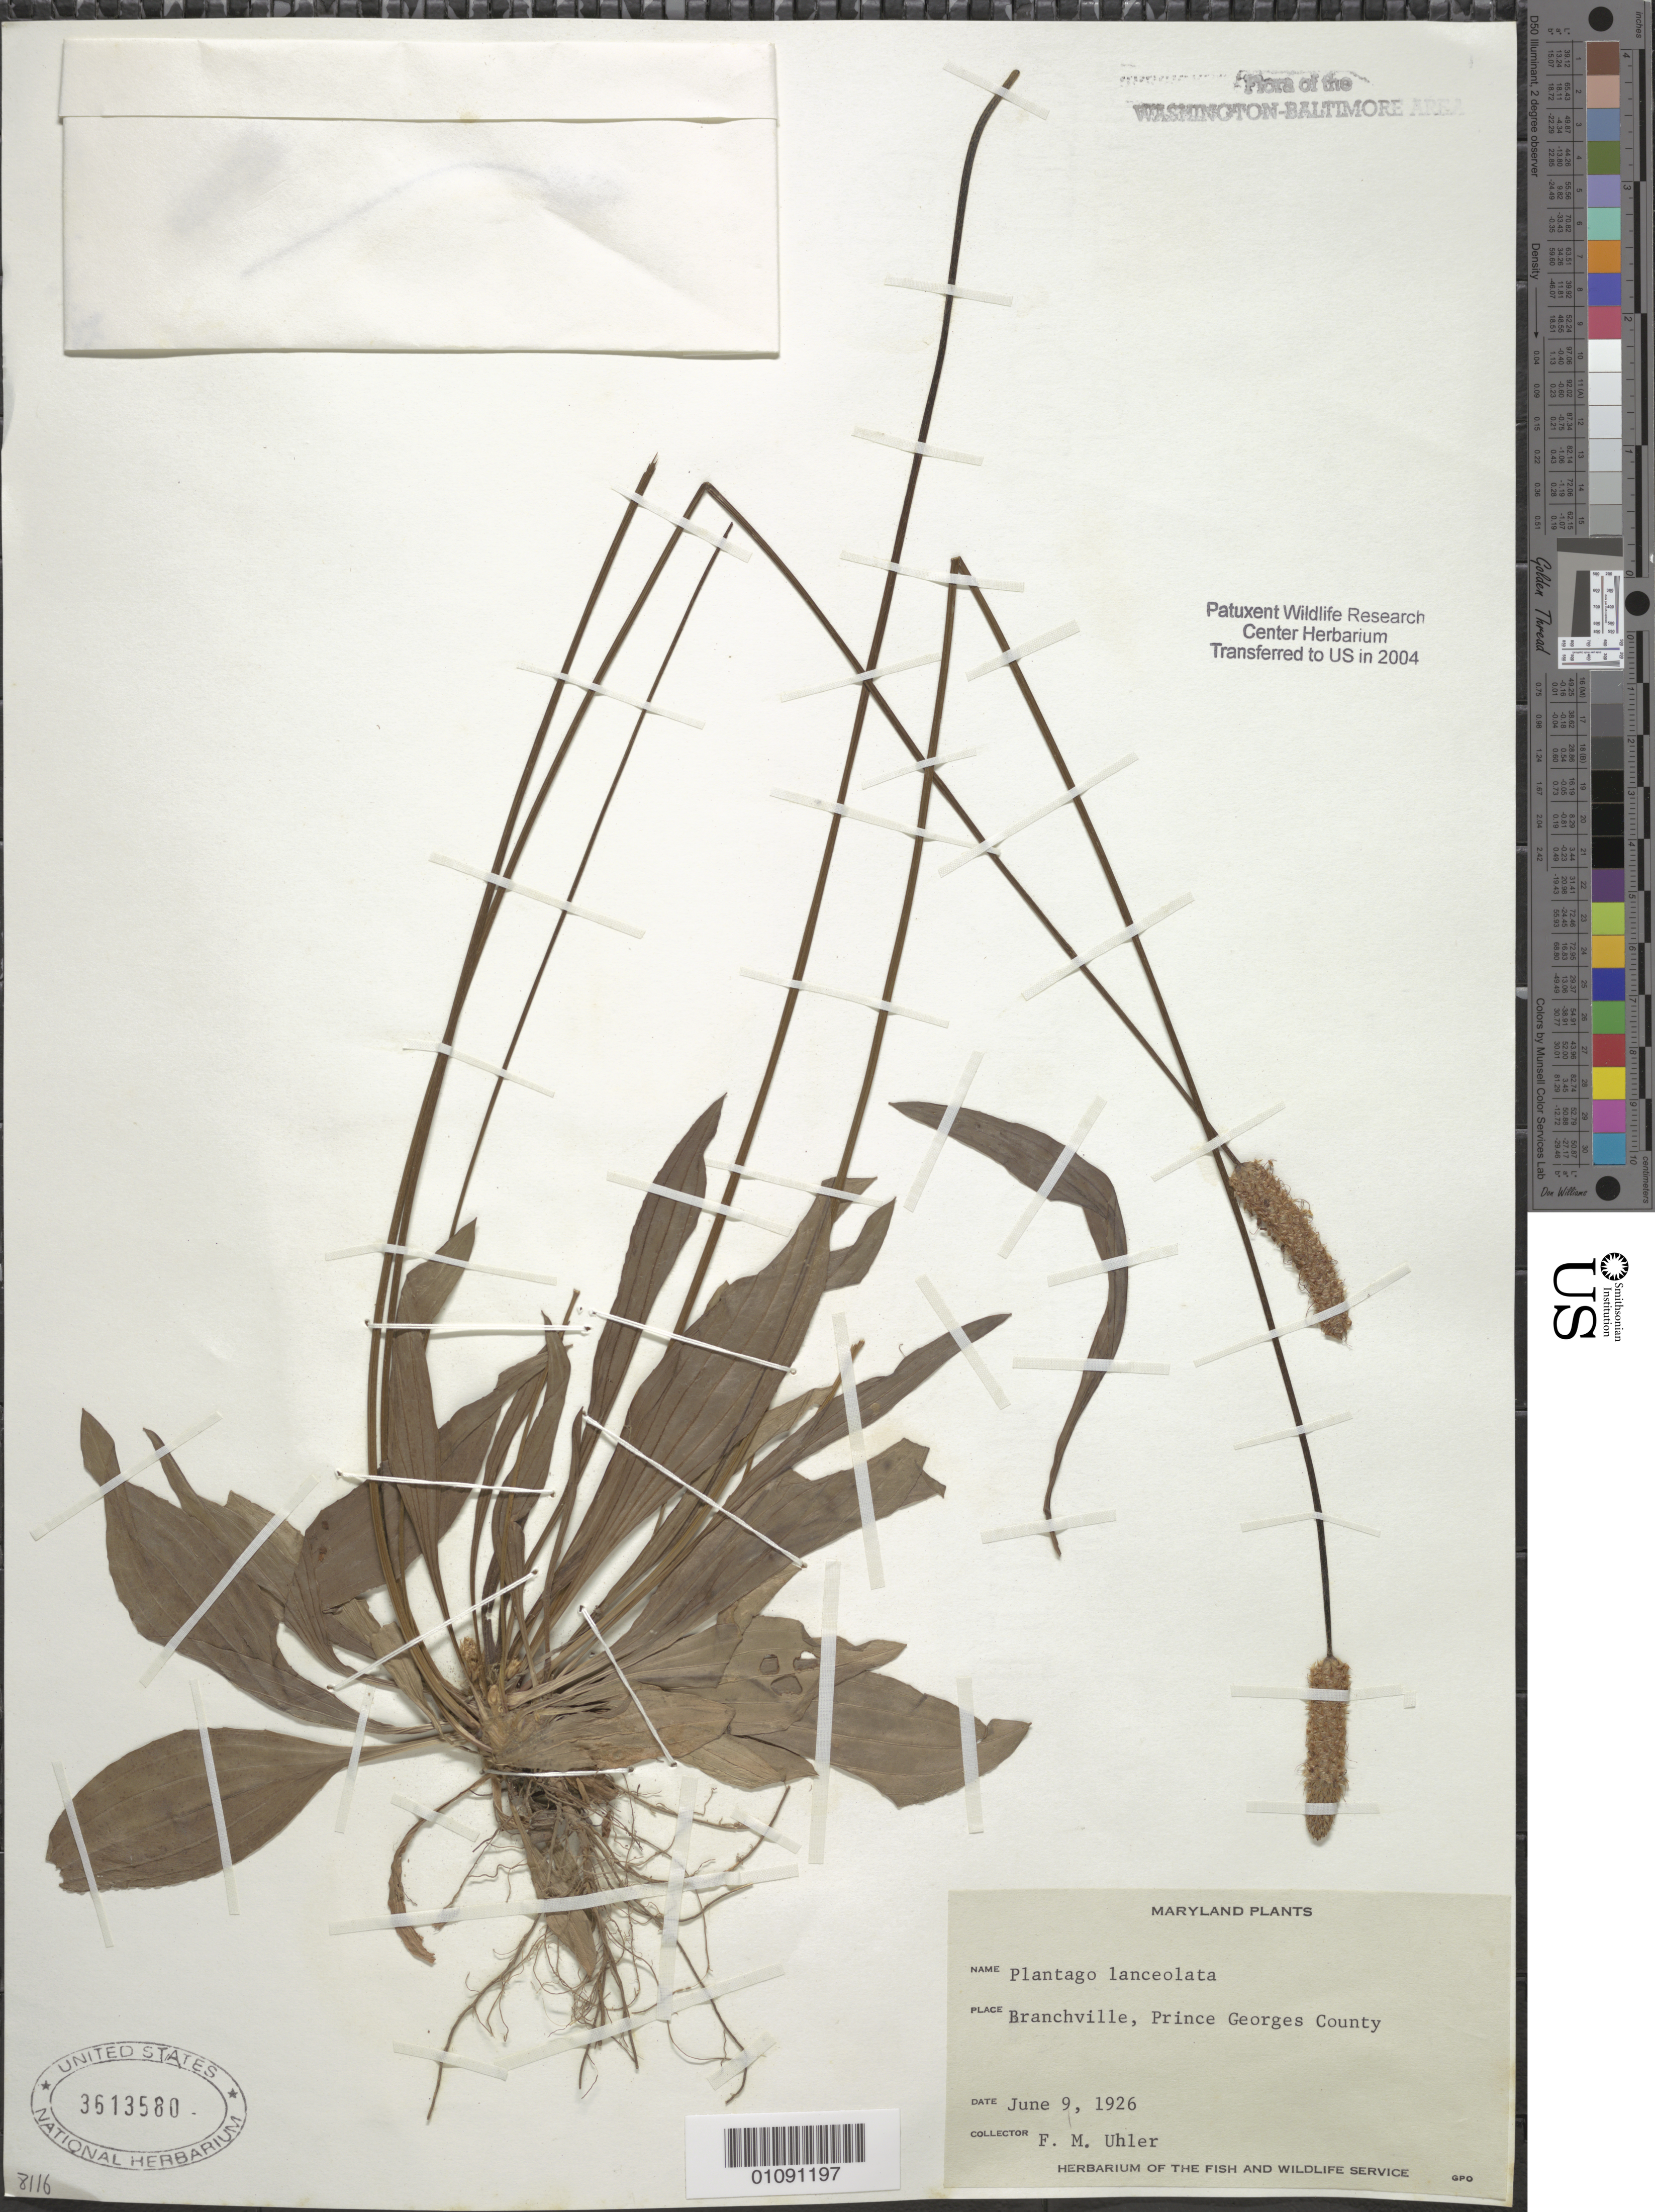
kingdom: Plantae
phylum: Tracheophyta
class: Magnoliopsida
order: Lamiales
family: Plantaginaceae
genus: Plantago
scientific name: Plantago lanceolata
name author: L.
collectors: F. M. Uhler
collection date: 1926-06-09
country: United States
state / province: Maryland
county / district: Prince George's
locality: Branchville.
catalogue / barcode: US 3613580